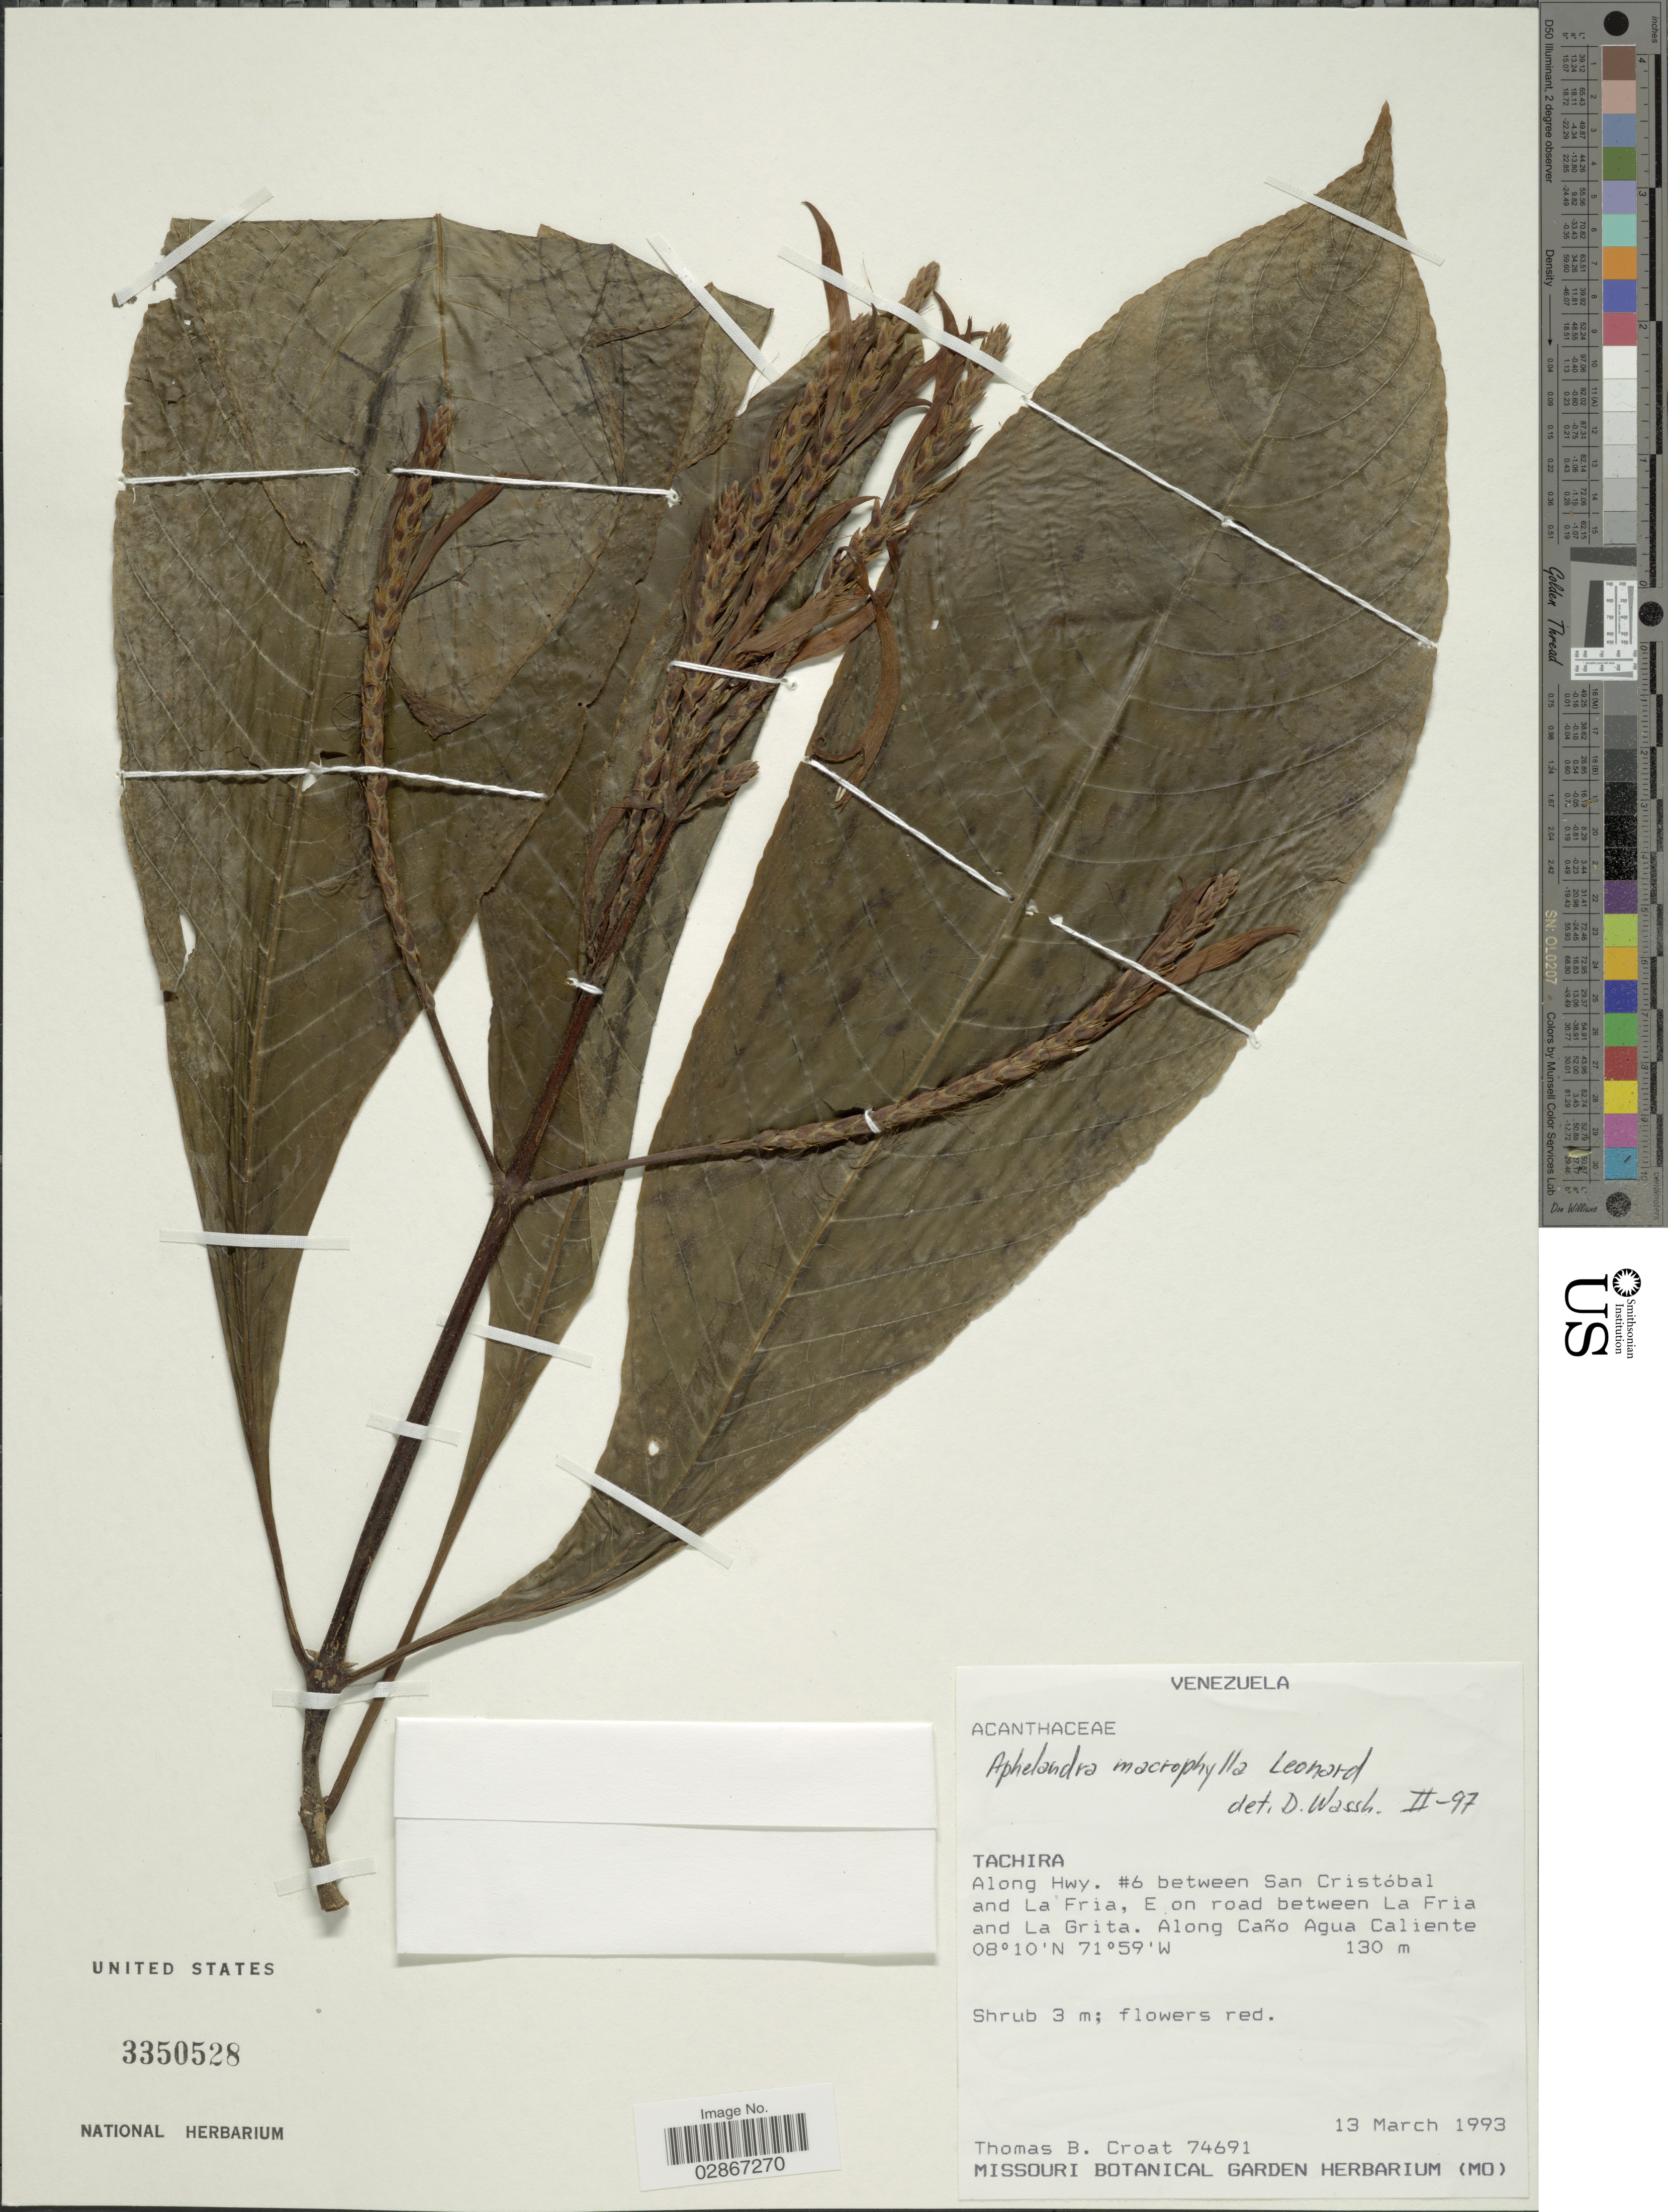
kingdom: Plantae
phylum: Tracheophyta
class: Magnoliopsida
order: Lamiales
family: Acanthaceae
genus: Aphelandra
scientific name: Aphelandra macrophylla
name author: Leonard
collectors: T. B. Croat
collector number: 74691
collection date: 1993-03-13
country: Venezuela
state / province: Tachira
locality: Along Hwy. #6 between San Cristóbal and La Fria, E on road between La Fria and La Grita. Along Caño Agua Caliente.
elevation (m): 130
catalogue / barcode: US 3350528